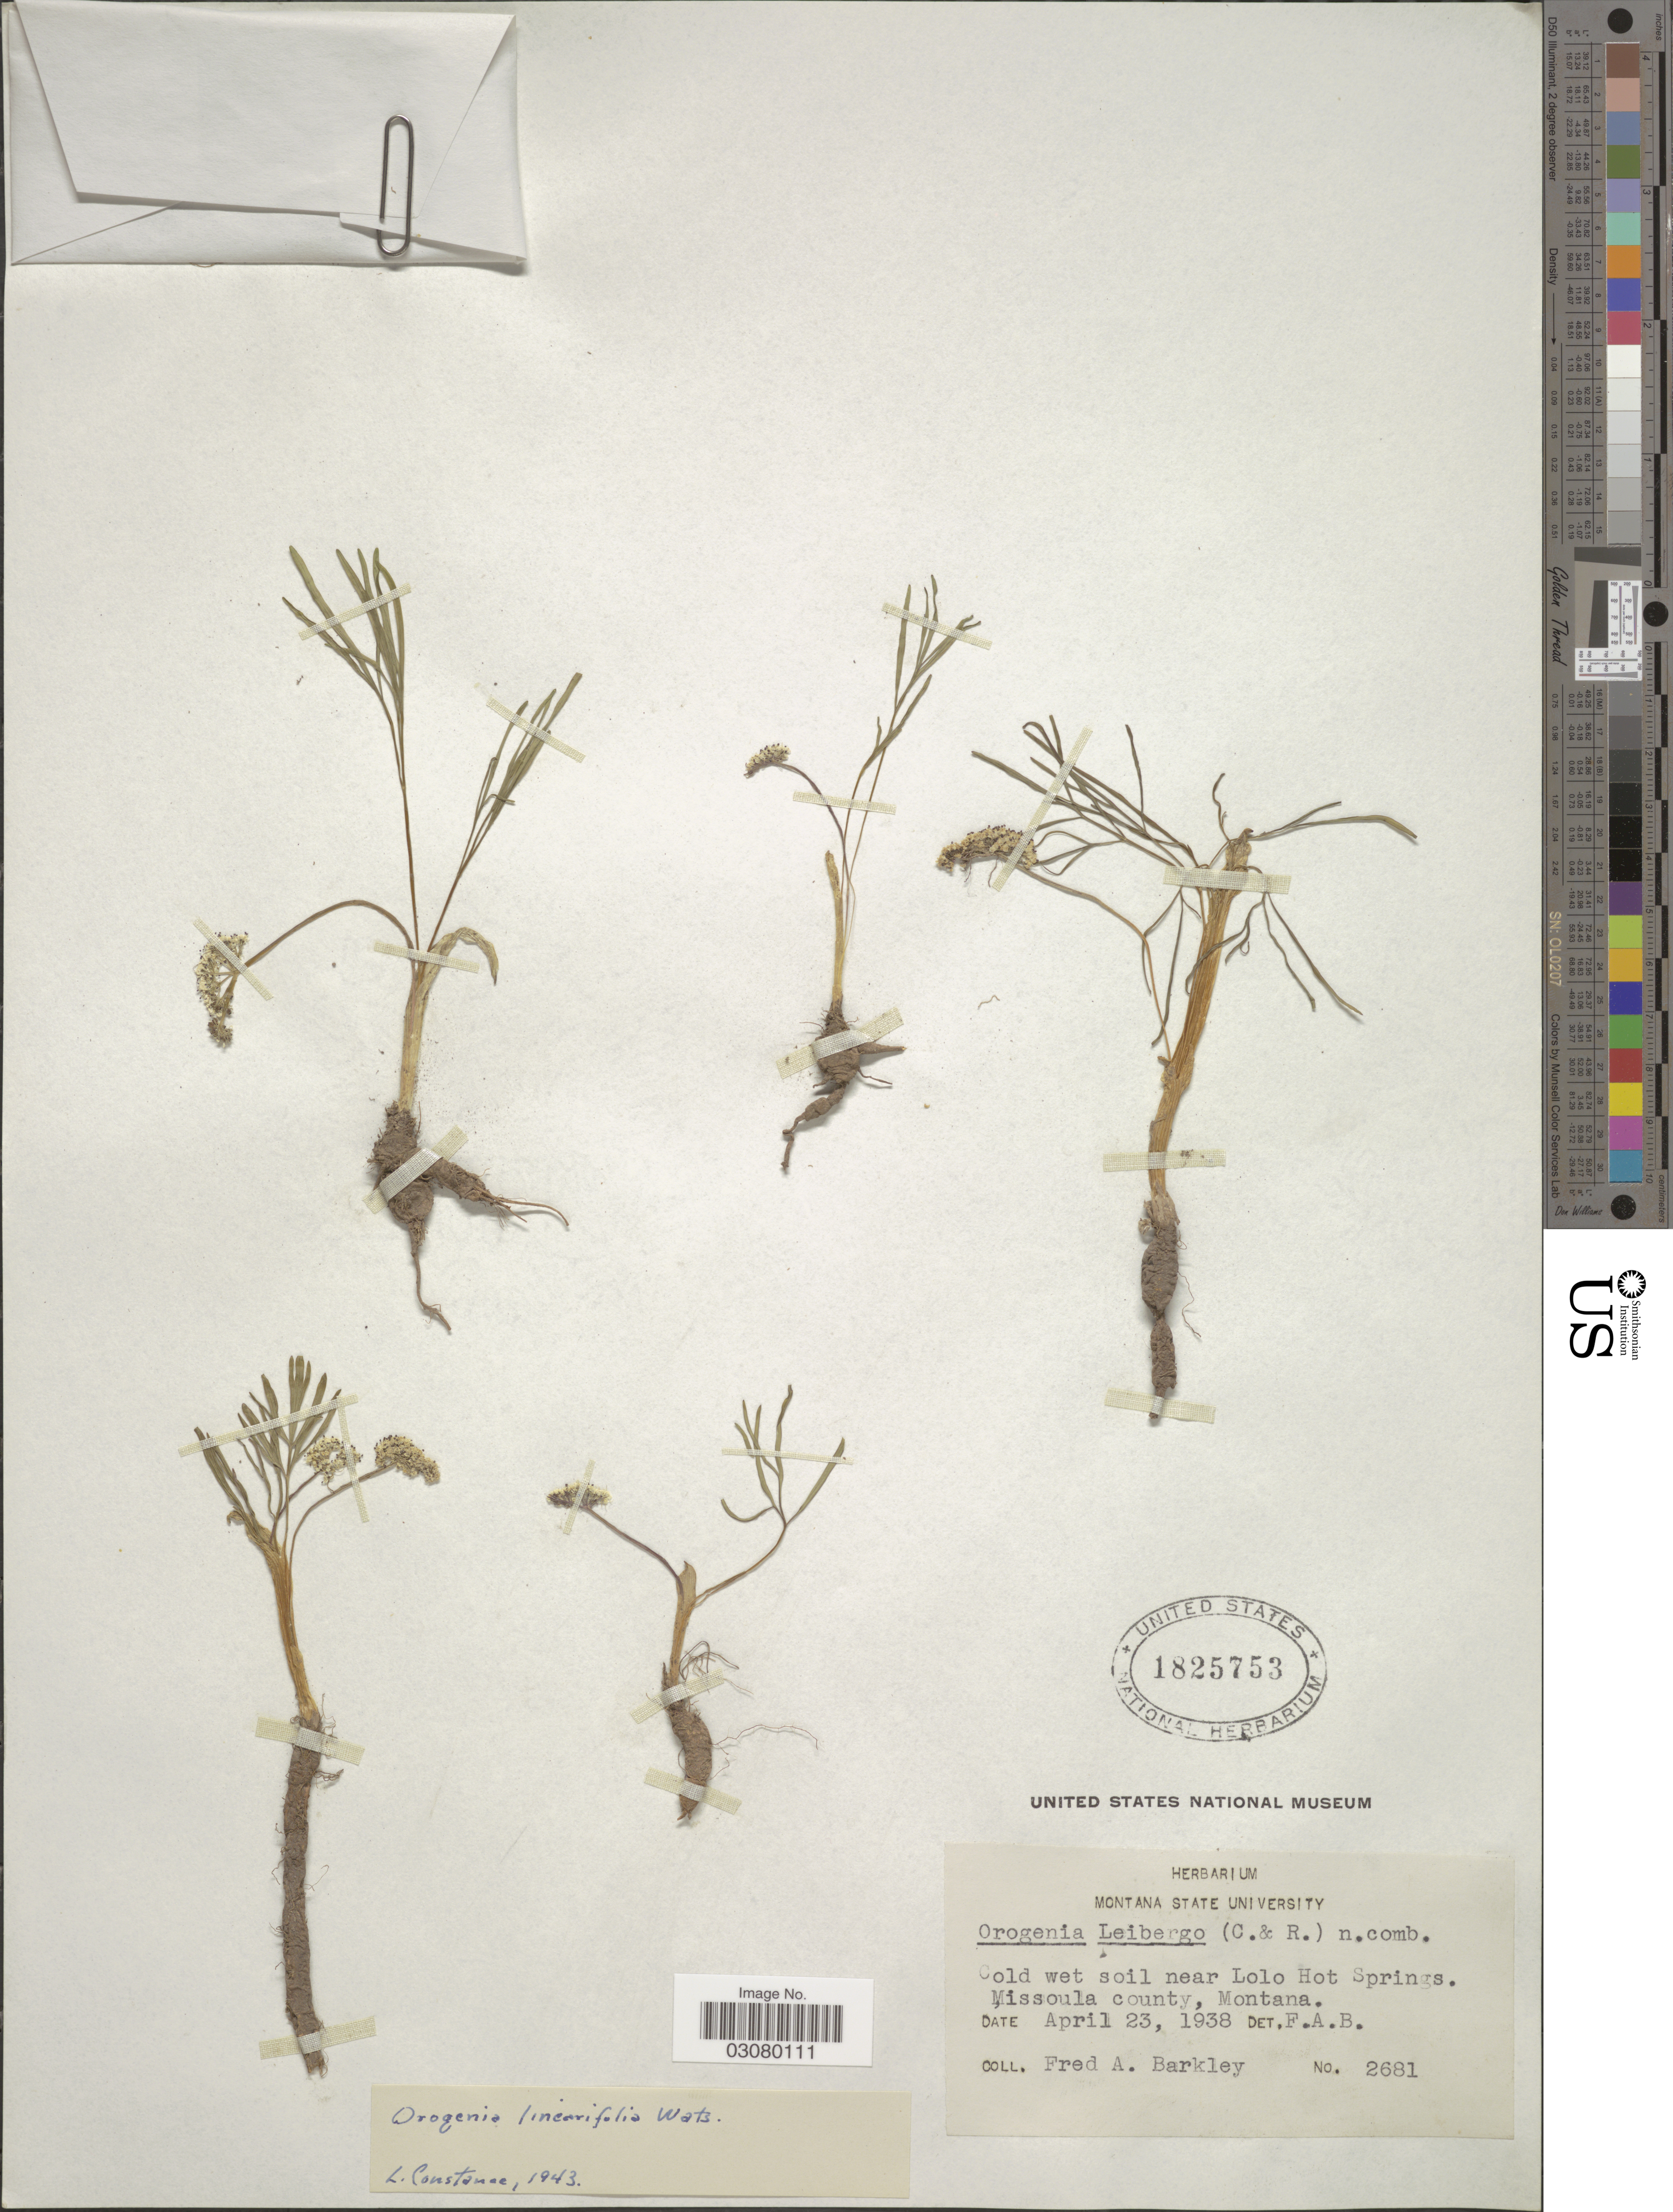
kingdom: Plantae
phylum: Tracheophyta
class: Magnoliopsida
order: Apiales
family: Apiaceae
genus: Orogenia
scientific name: Orogenia linearifolia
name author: S. Watson in C. King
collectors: F. A. Barkley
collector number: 2681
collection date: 1938-04-13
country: United States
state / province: Montana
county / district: Missoula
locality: Cold wet soil near Lolo Hot Springs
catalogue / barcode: US 1825753